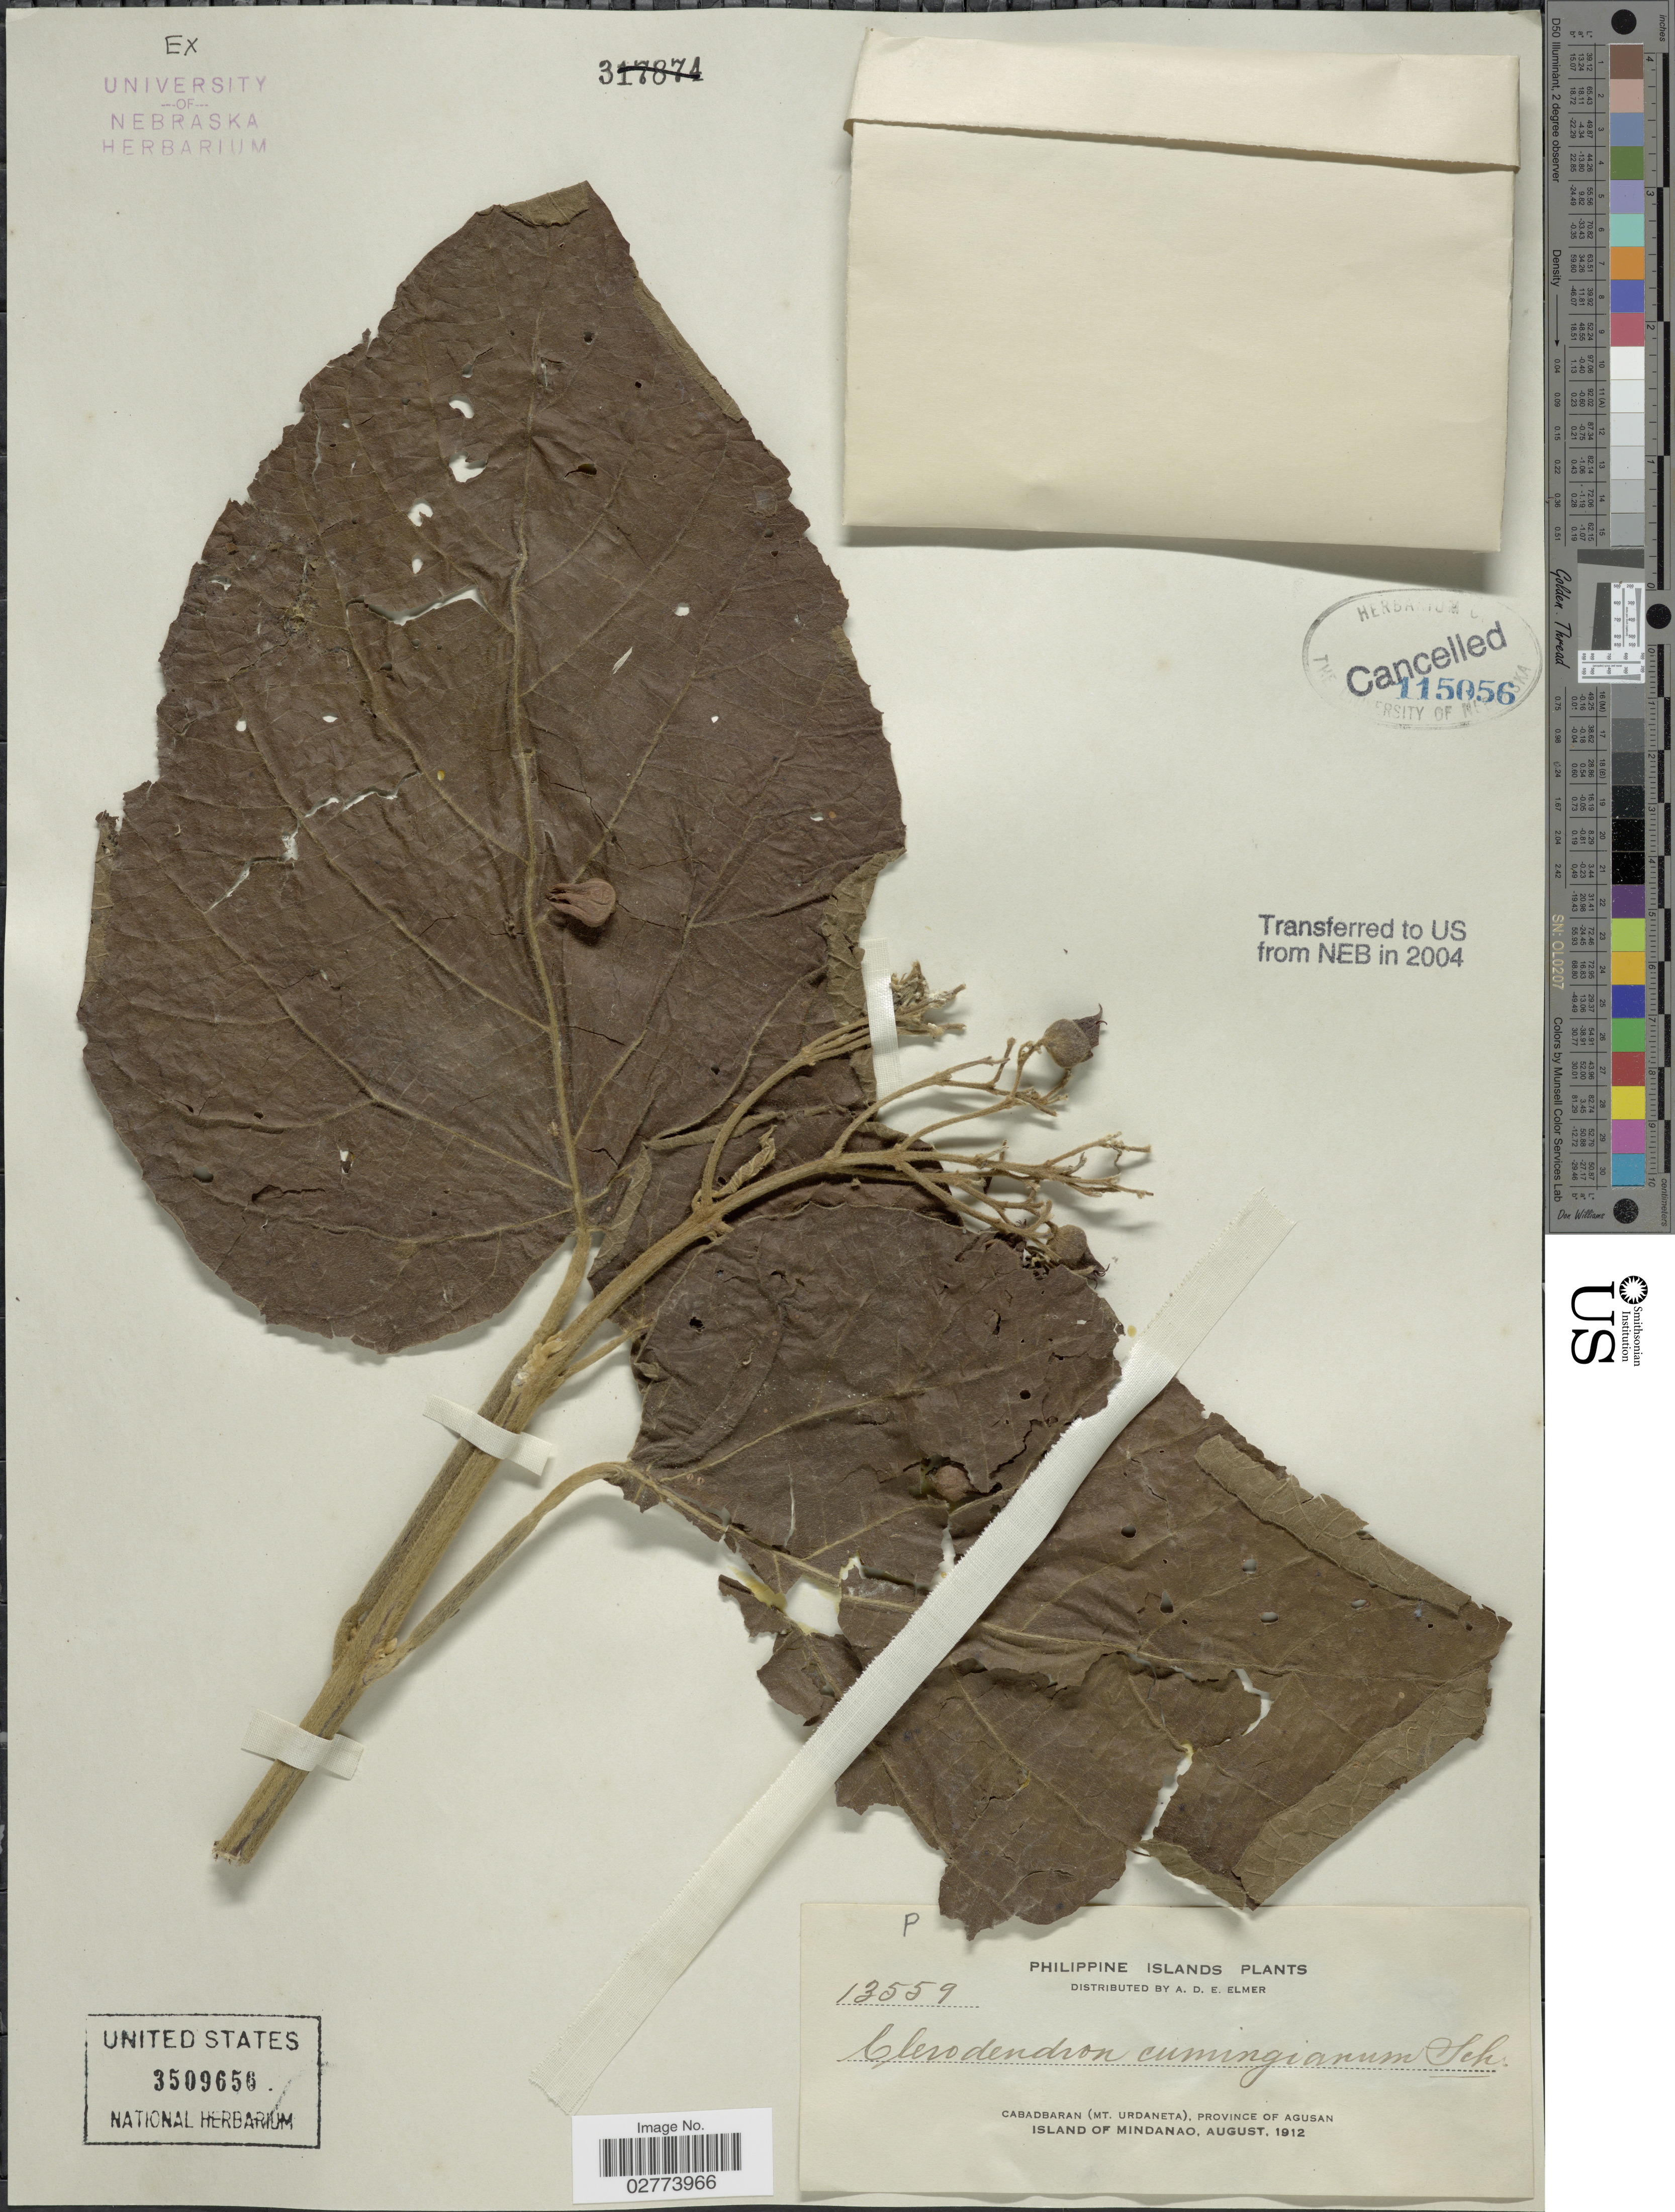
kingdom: Plantae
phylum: Tracheophyta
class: Magnoliopsida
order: Lamiales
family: Lamiaceae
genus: Clerodendrum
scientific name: Clerodendrum cumingianum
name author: Schauer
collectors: A. D. E. Elmer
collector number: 13559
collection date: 1912-08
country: Philippines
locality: Philippine Islands. Cabadbaran (Mt. Urdaneta), Province of Agusan. Island of Mindanao.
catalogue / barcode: US 3509656